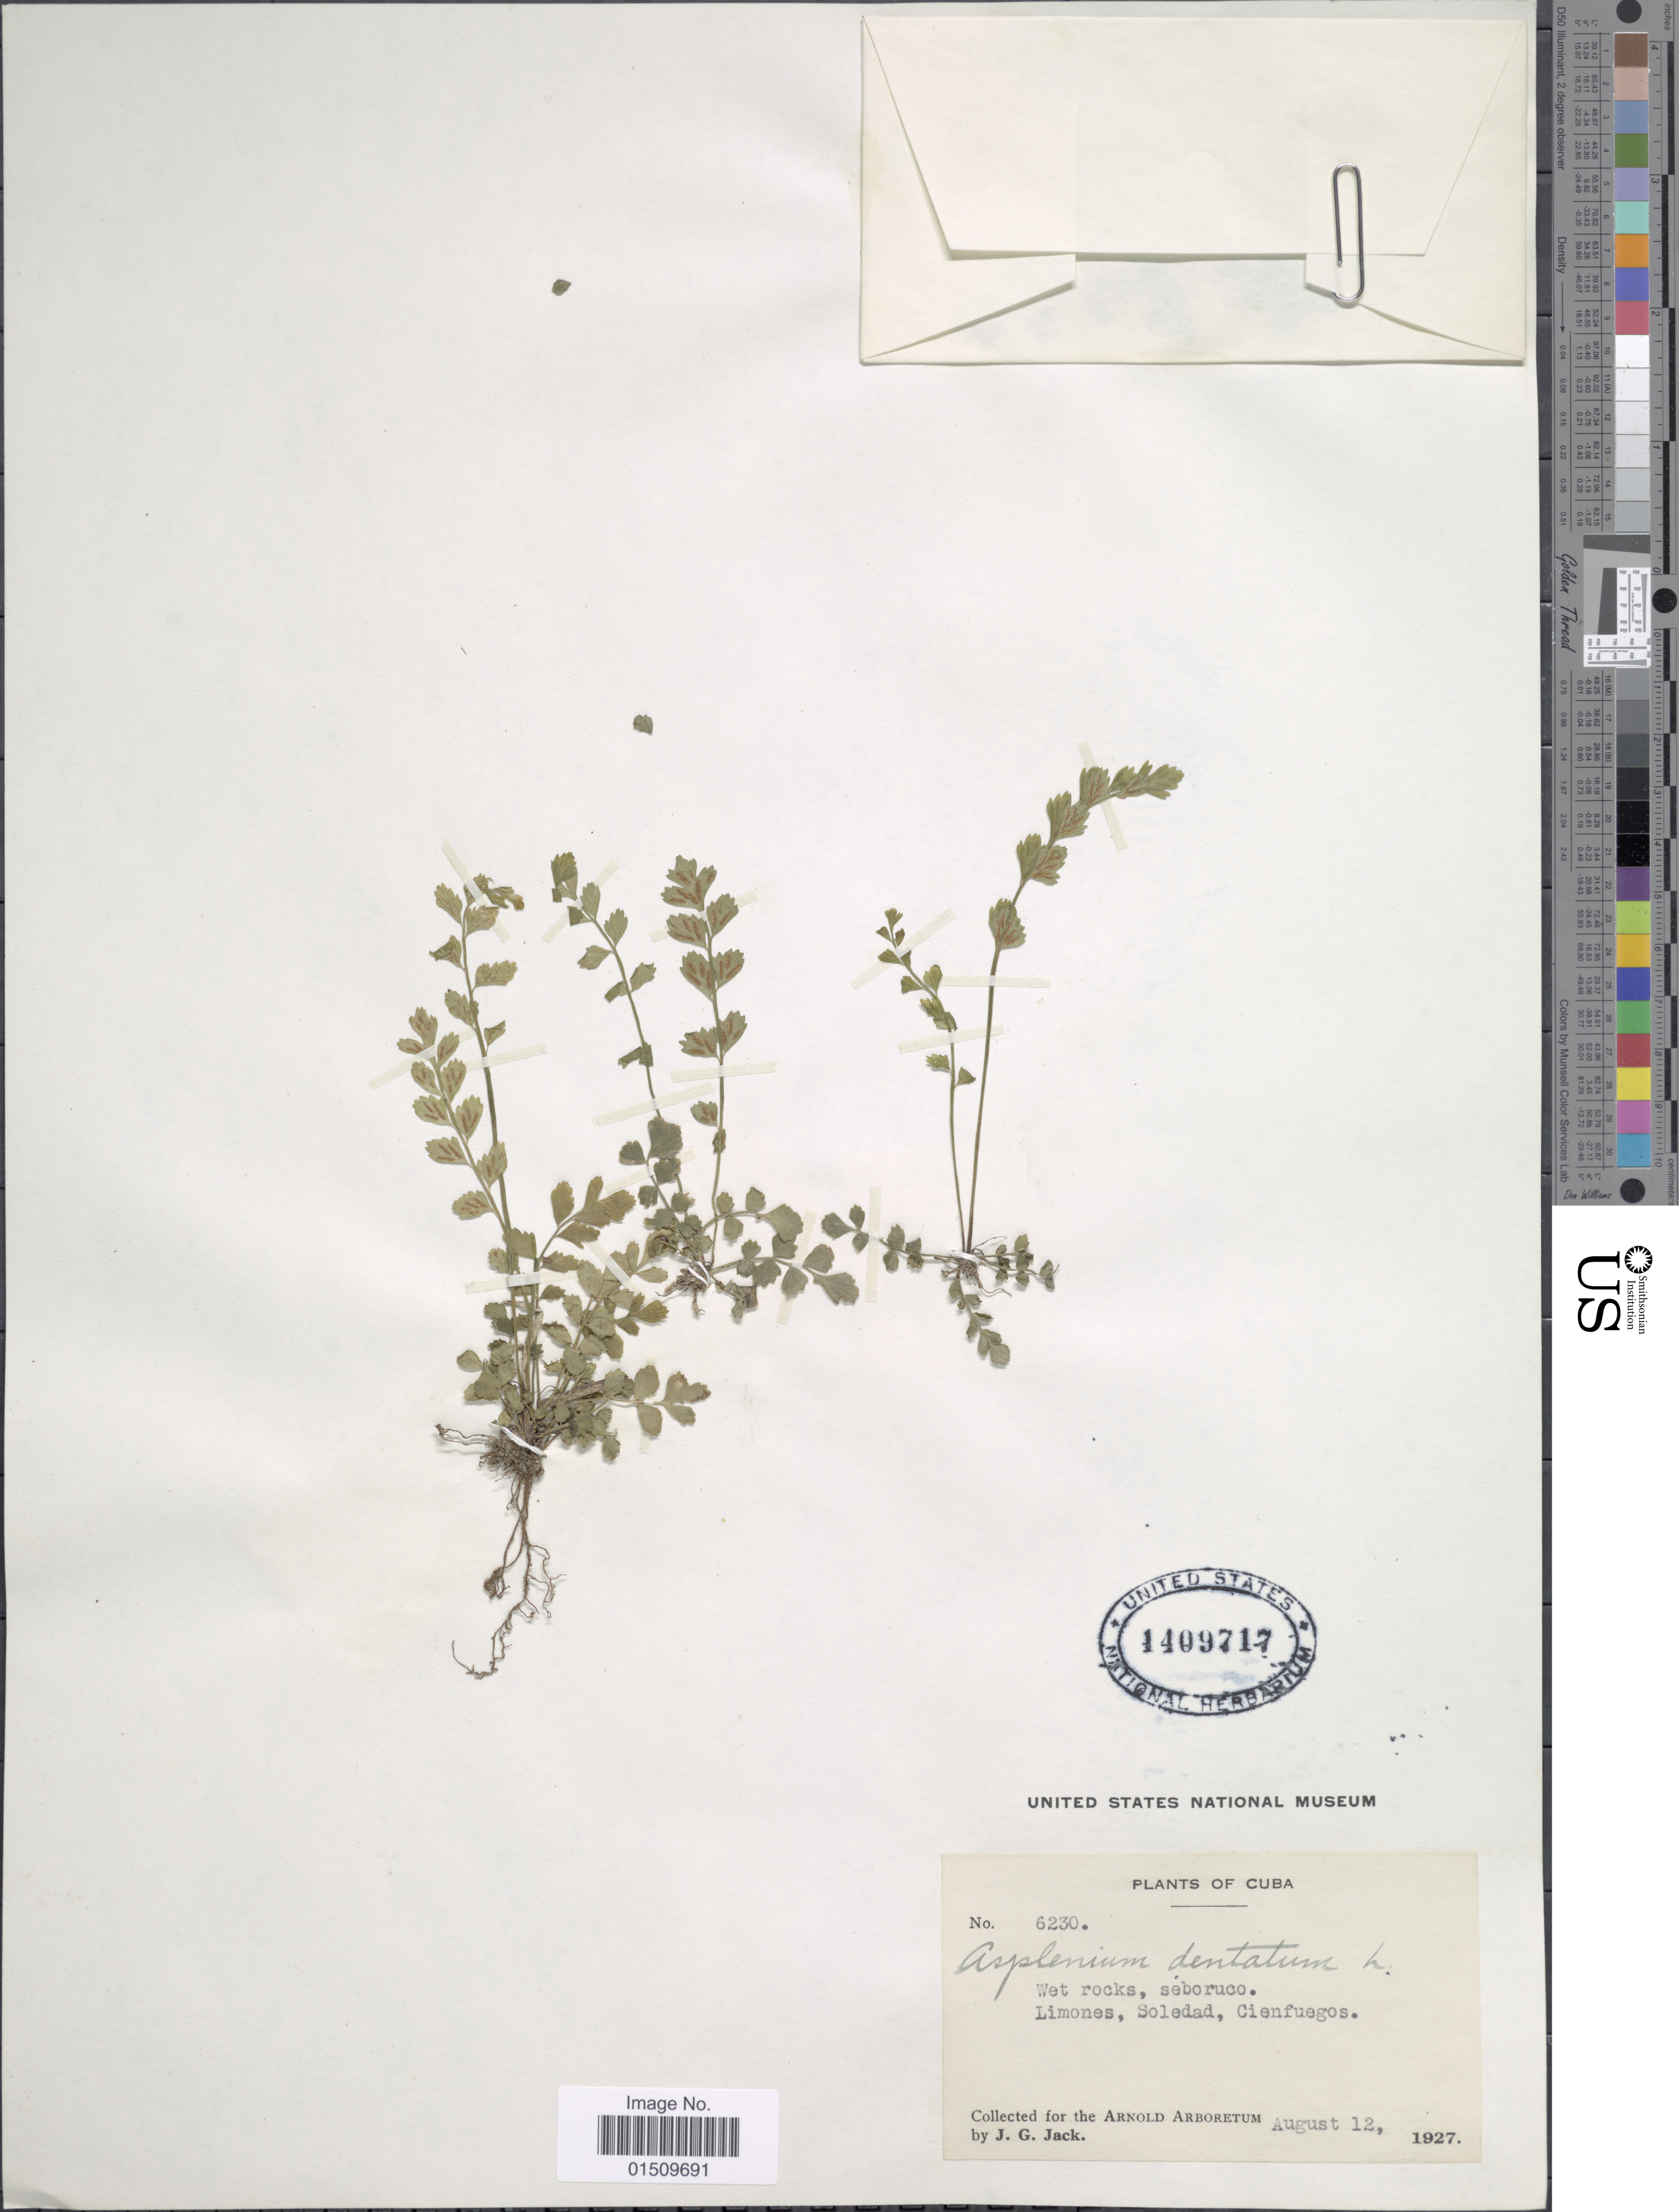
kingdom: Plantae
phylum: Tracheophyta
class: Polypodiopsida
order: Polypodiales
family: Aspleniaceae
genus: Asplenium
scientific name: Asplenium trichomanes-dentatum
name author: L.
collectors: J. G. Jack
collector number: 6230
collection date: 1927-08-12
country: Cuba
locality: Cuba, Limestone, Soledad, Cienfuegos.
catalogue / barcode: US 1409717